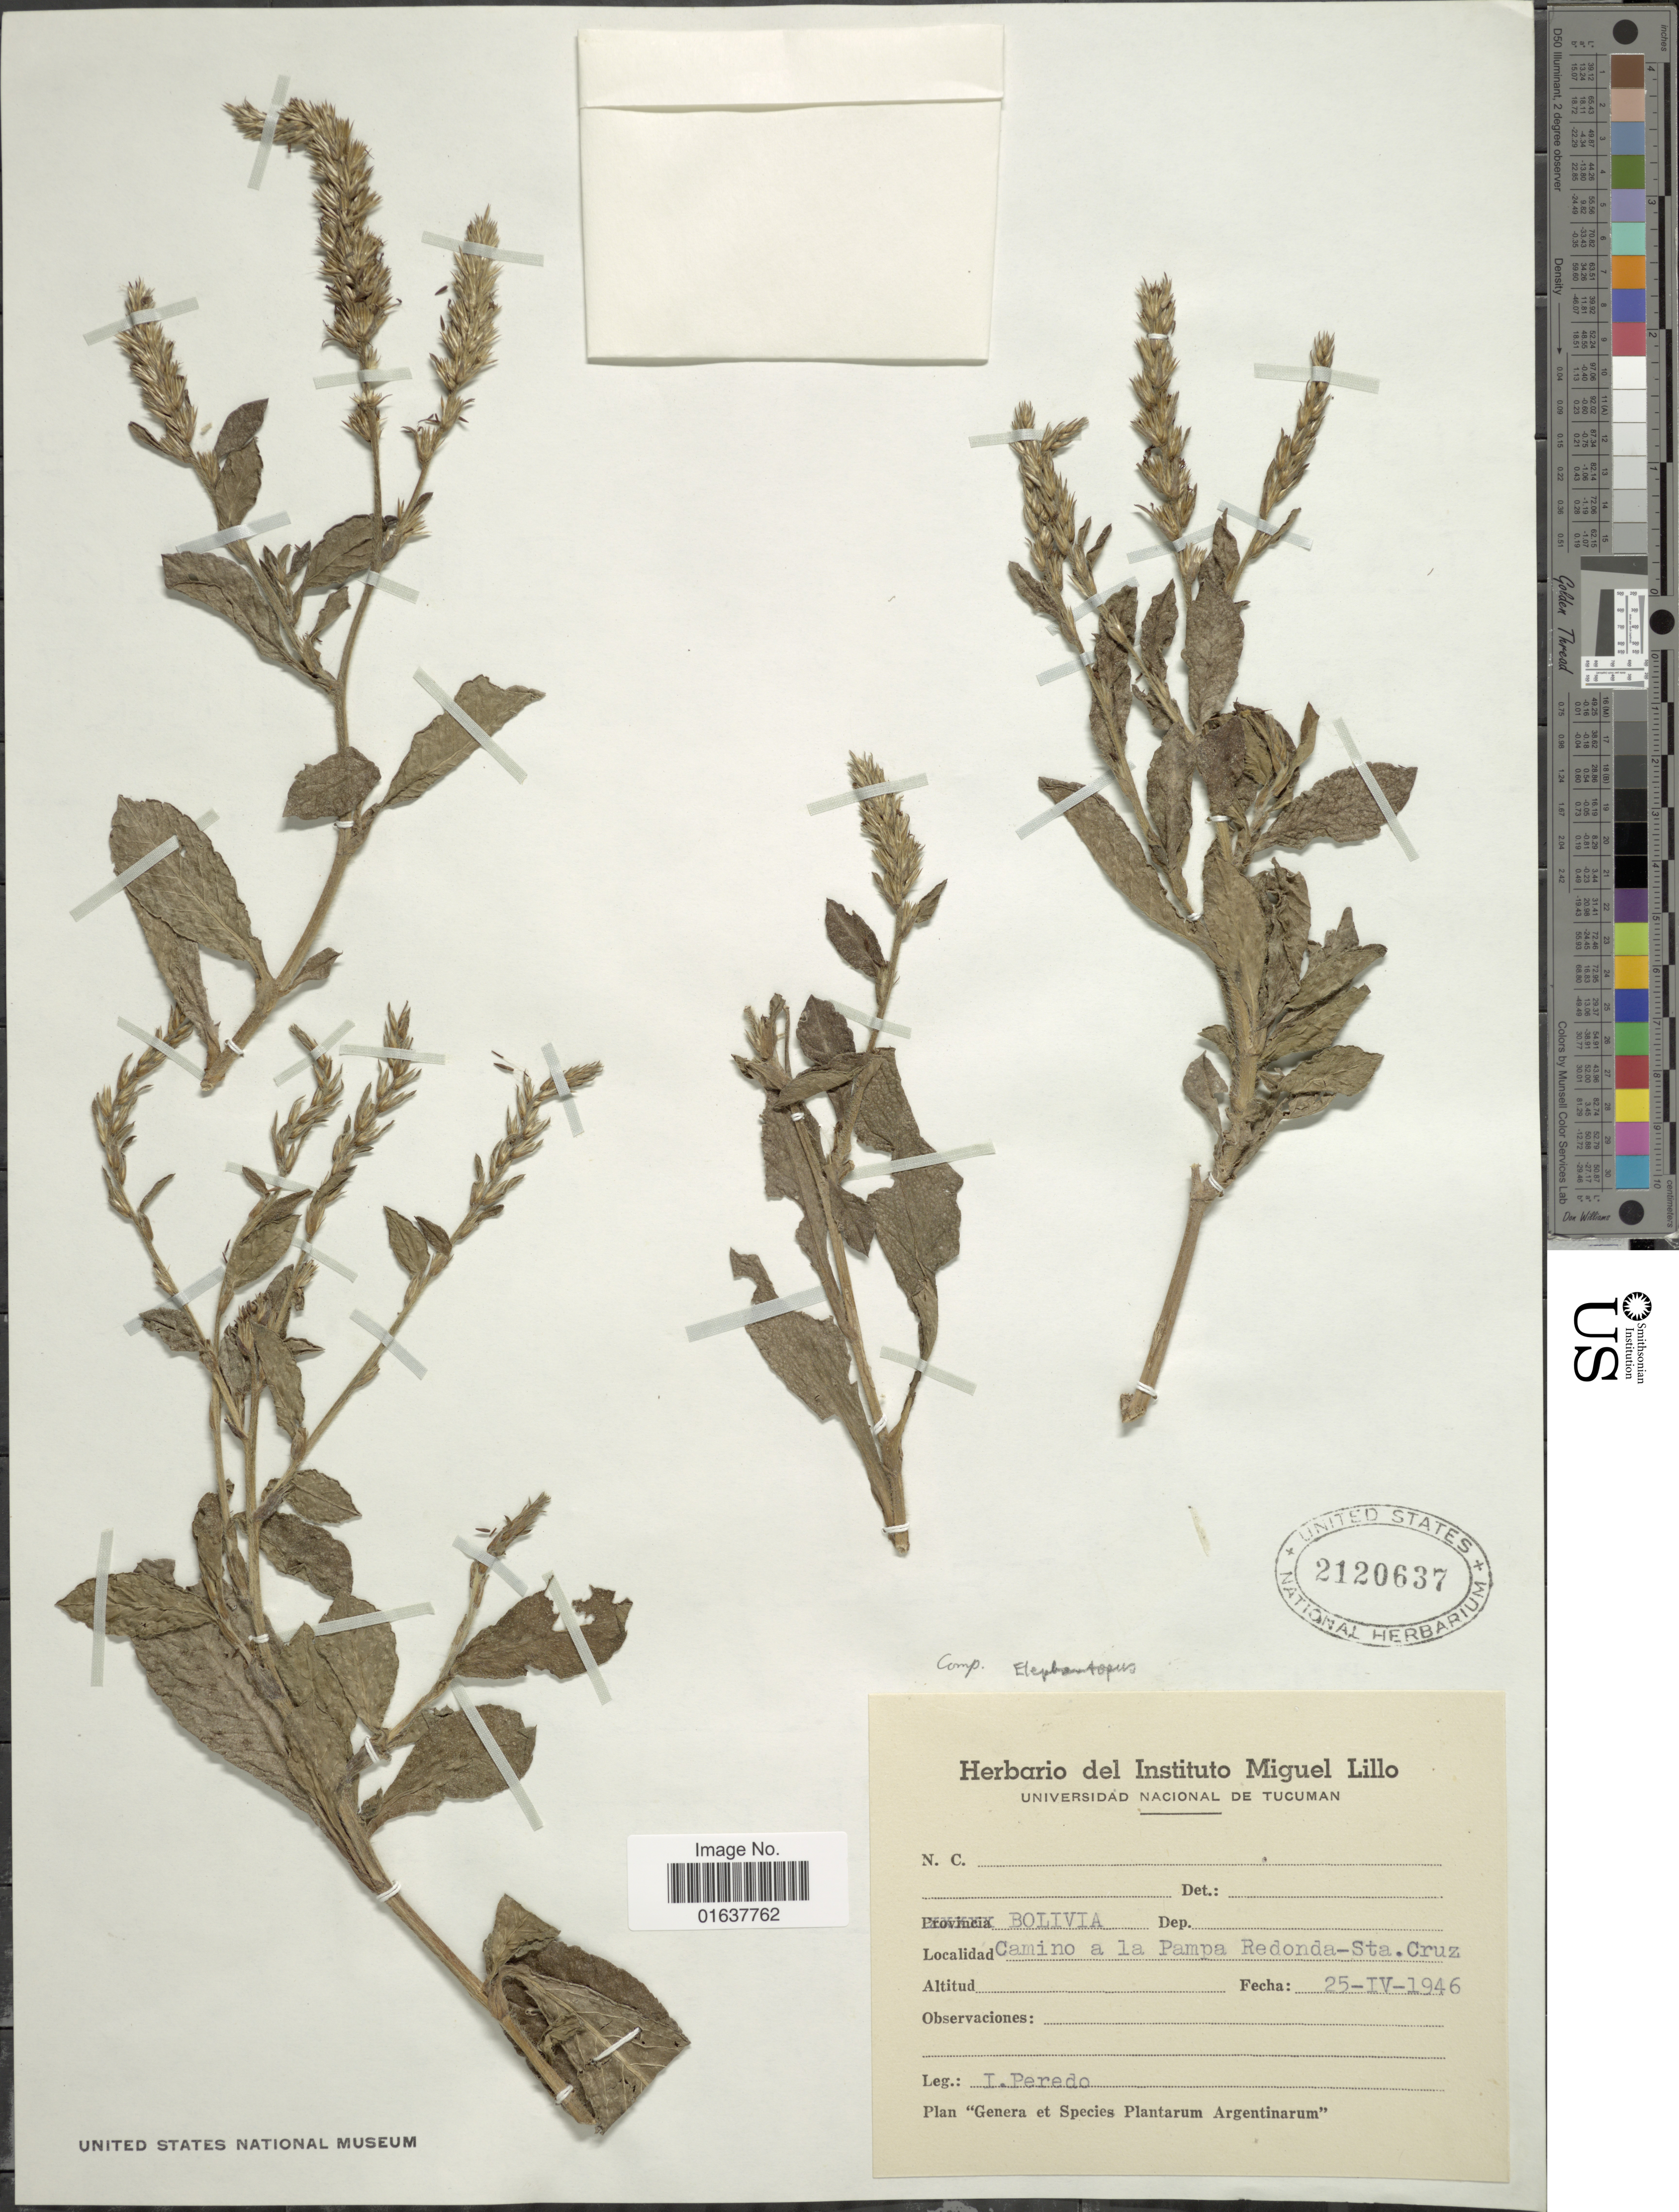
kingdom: Plantae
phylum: Tracheophyta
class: Magnoliopsida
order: Asterales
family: Asteraceae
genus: Pseudelephantopus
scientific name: Pseudelephantopus spiralis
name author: (Less.) Cronquist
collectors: I. Peredo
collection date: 1946-04-25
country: Bolivia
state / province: Santa Cruz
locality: Camino a la Pampa Redonda - Sta. Cruz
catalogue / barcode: US 2120637